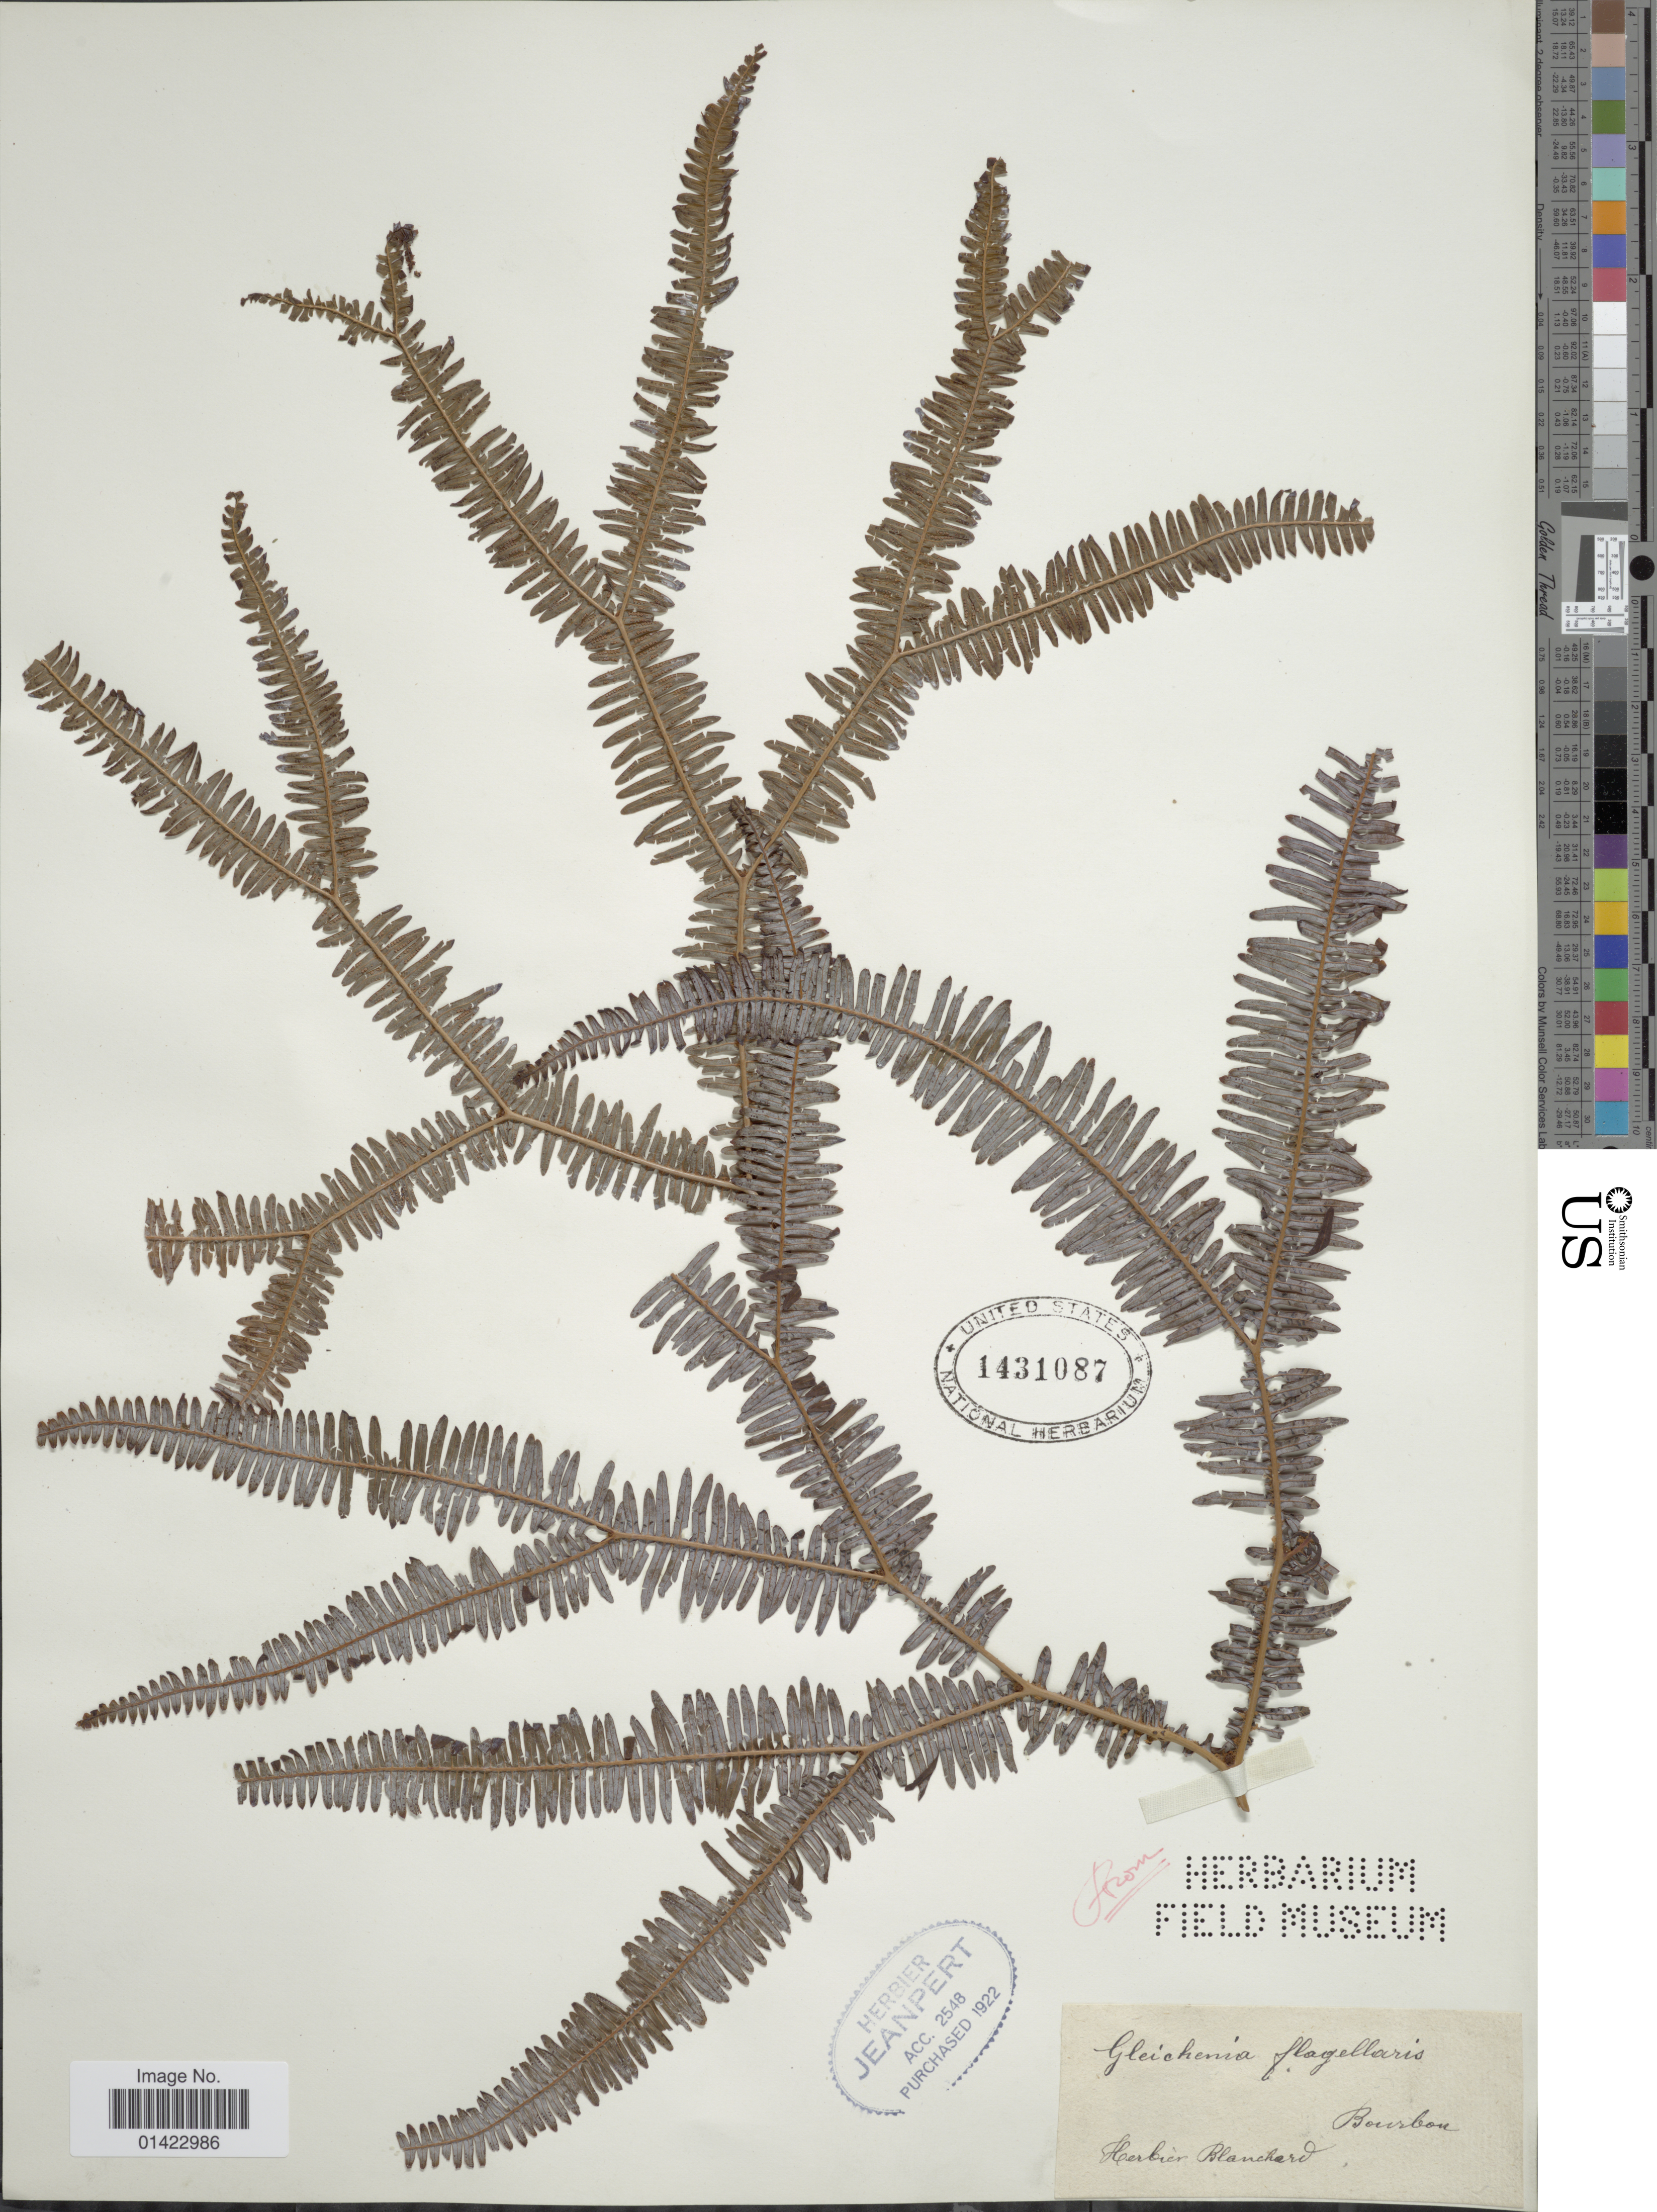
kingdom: Plantae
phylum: Tracheophyta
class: Polypodiopsida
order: Gleicheniales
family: Gleicheniaceae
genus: Sticherus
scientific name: Sticherus flagellaris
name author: (Bory ex Willd.) Ching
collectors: ex herb. F. Blanchard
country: Reunion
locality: Bourbon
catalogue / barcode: US 1431087